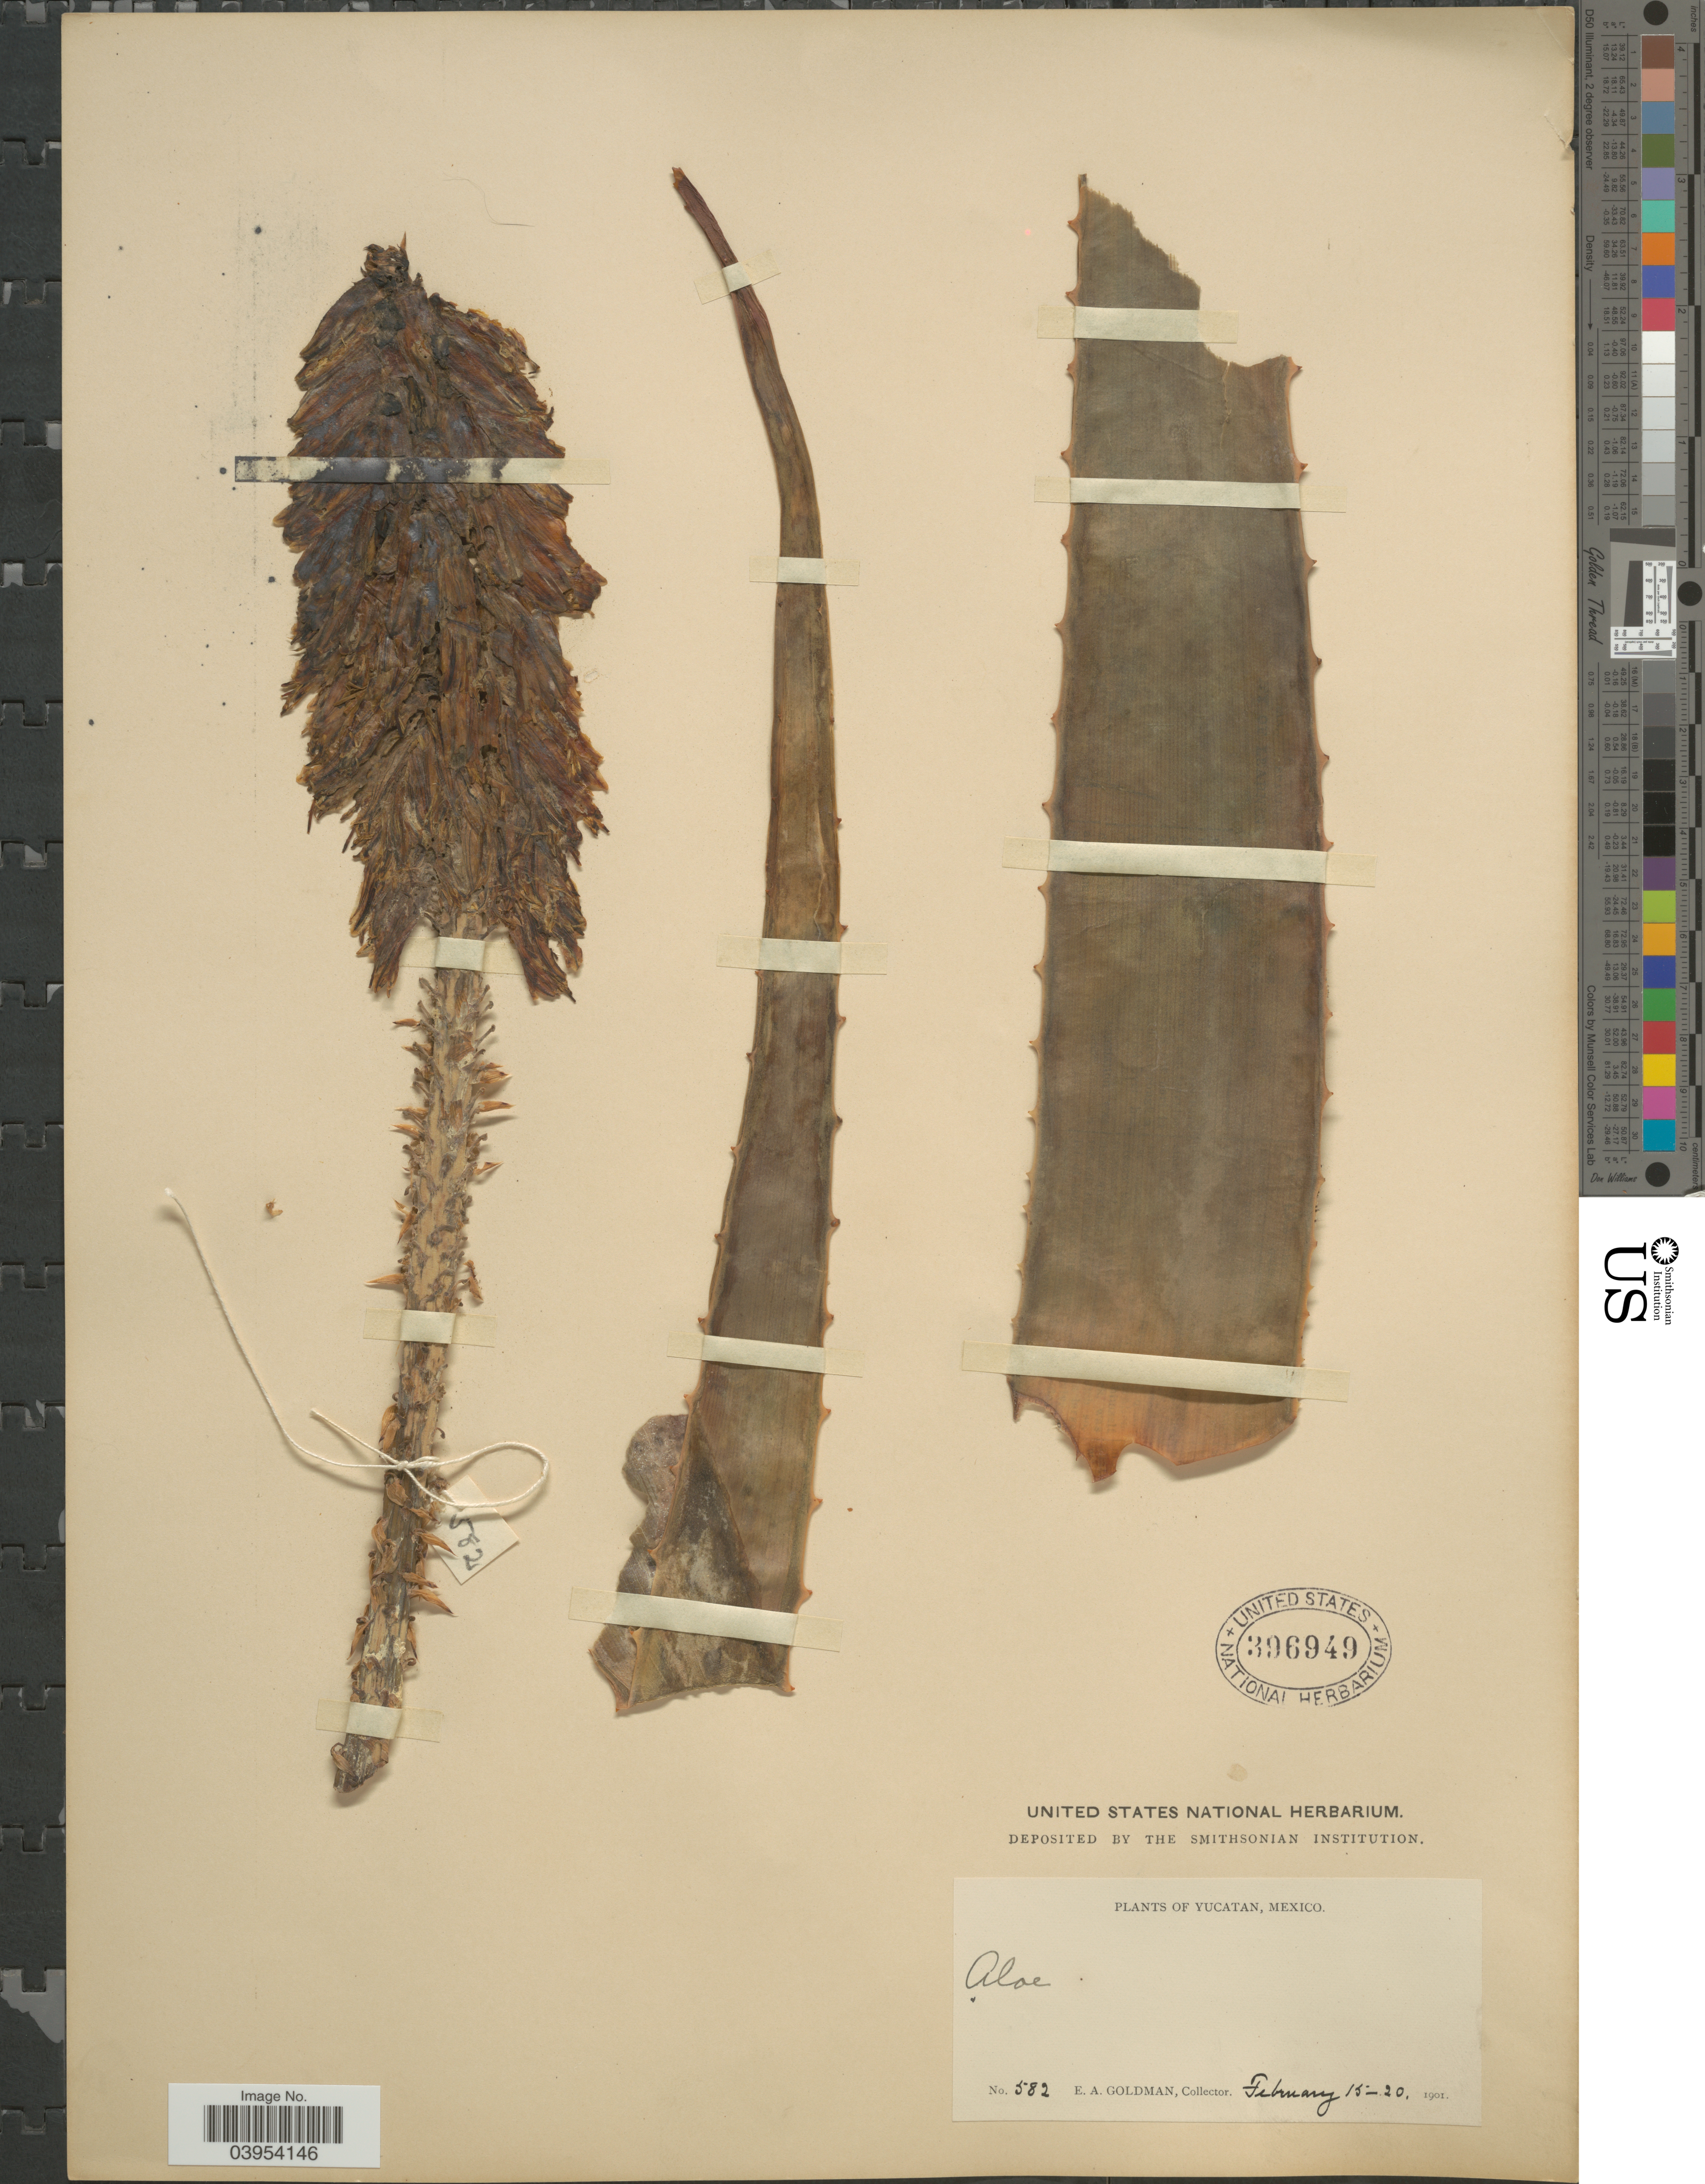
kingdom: Plantae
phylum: Tracheophyta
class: Liliopsida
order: Asparagales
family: Asphodelaceae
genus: Aloe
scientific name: Aloe vera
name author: L.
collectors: E. A. Goldman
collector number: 582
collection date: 1901-02-15/1901-02-20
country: Mexico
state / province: Yucatán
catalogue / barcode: US 396949